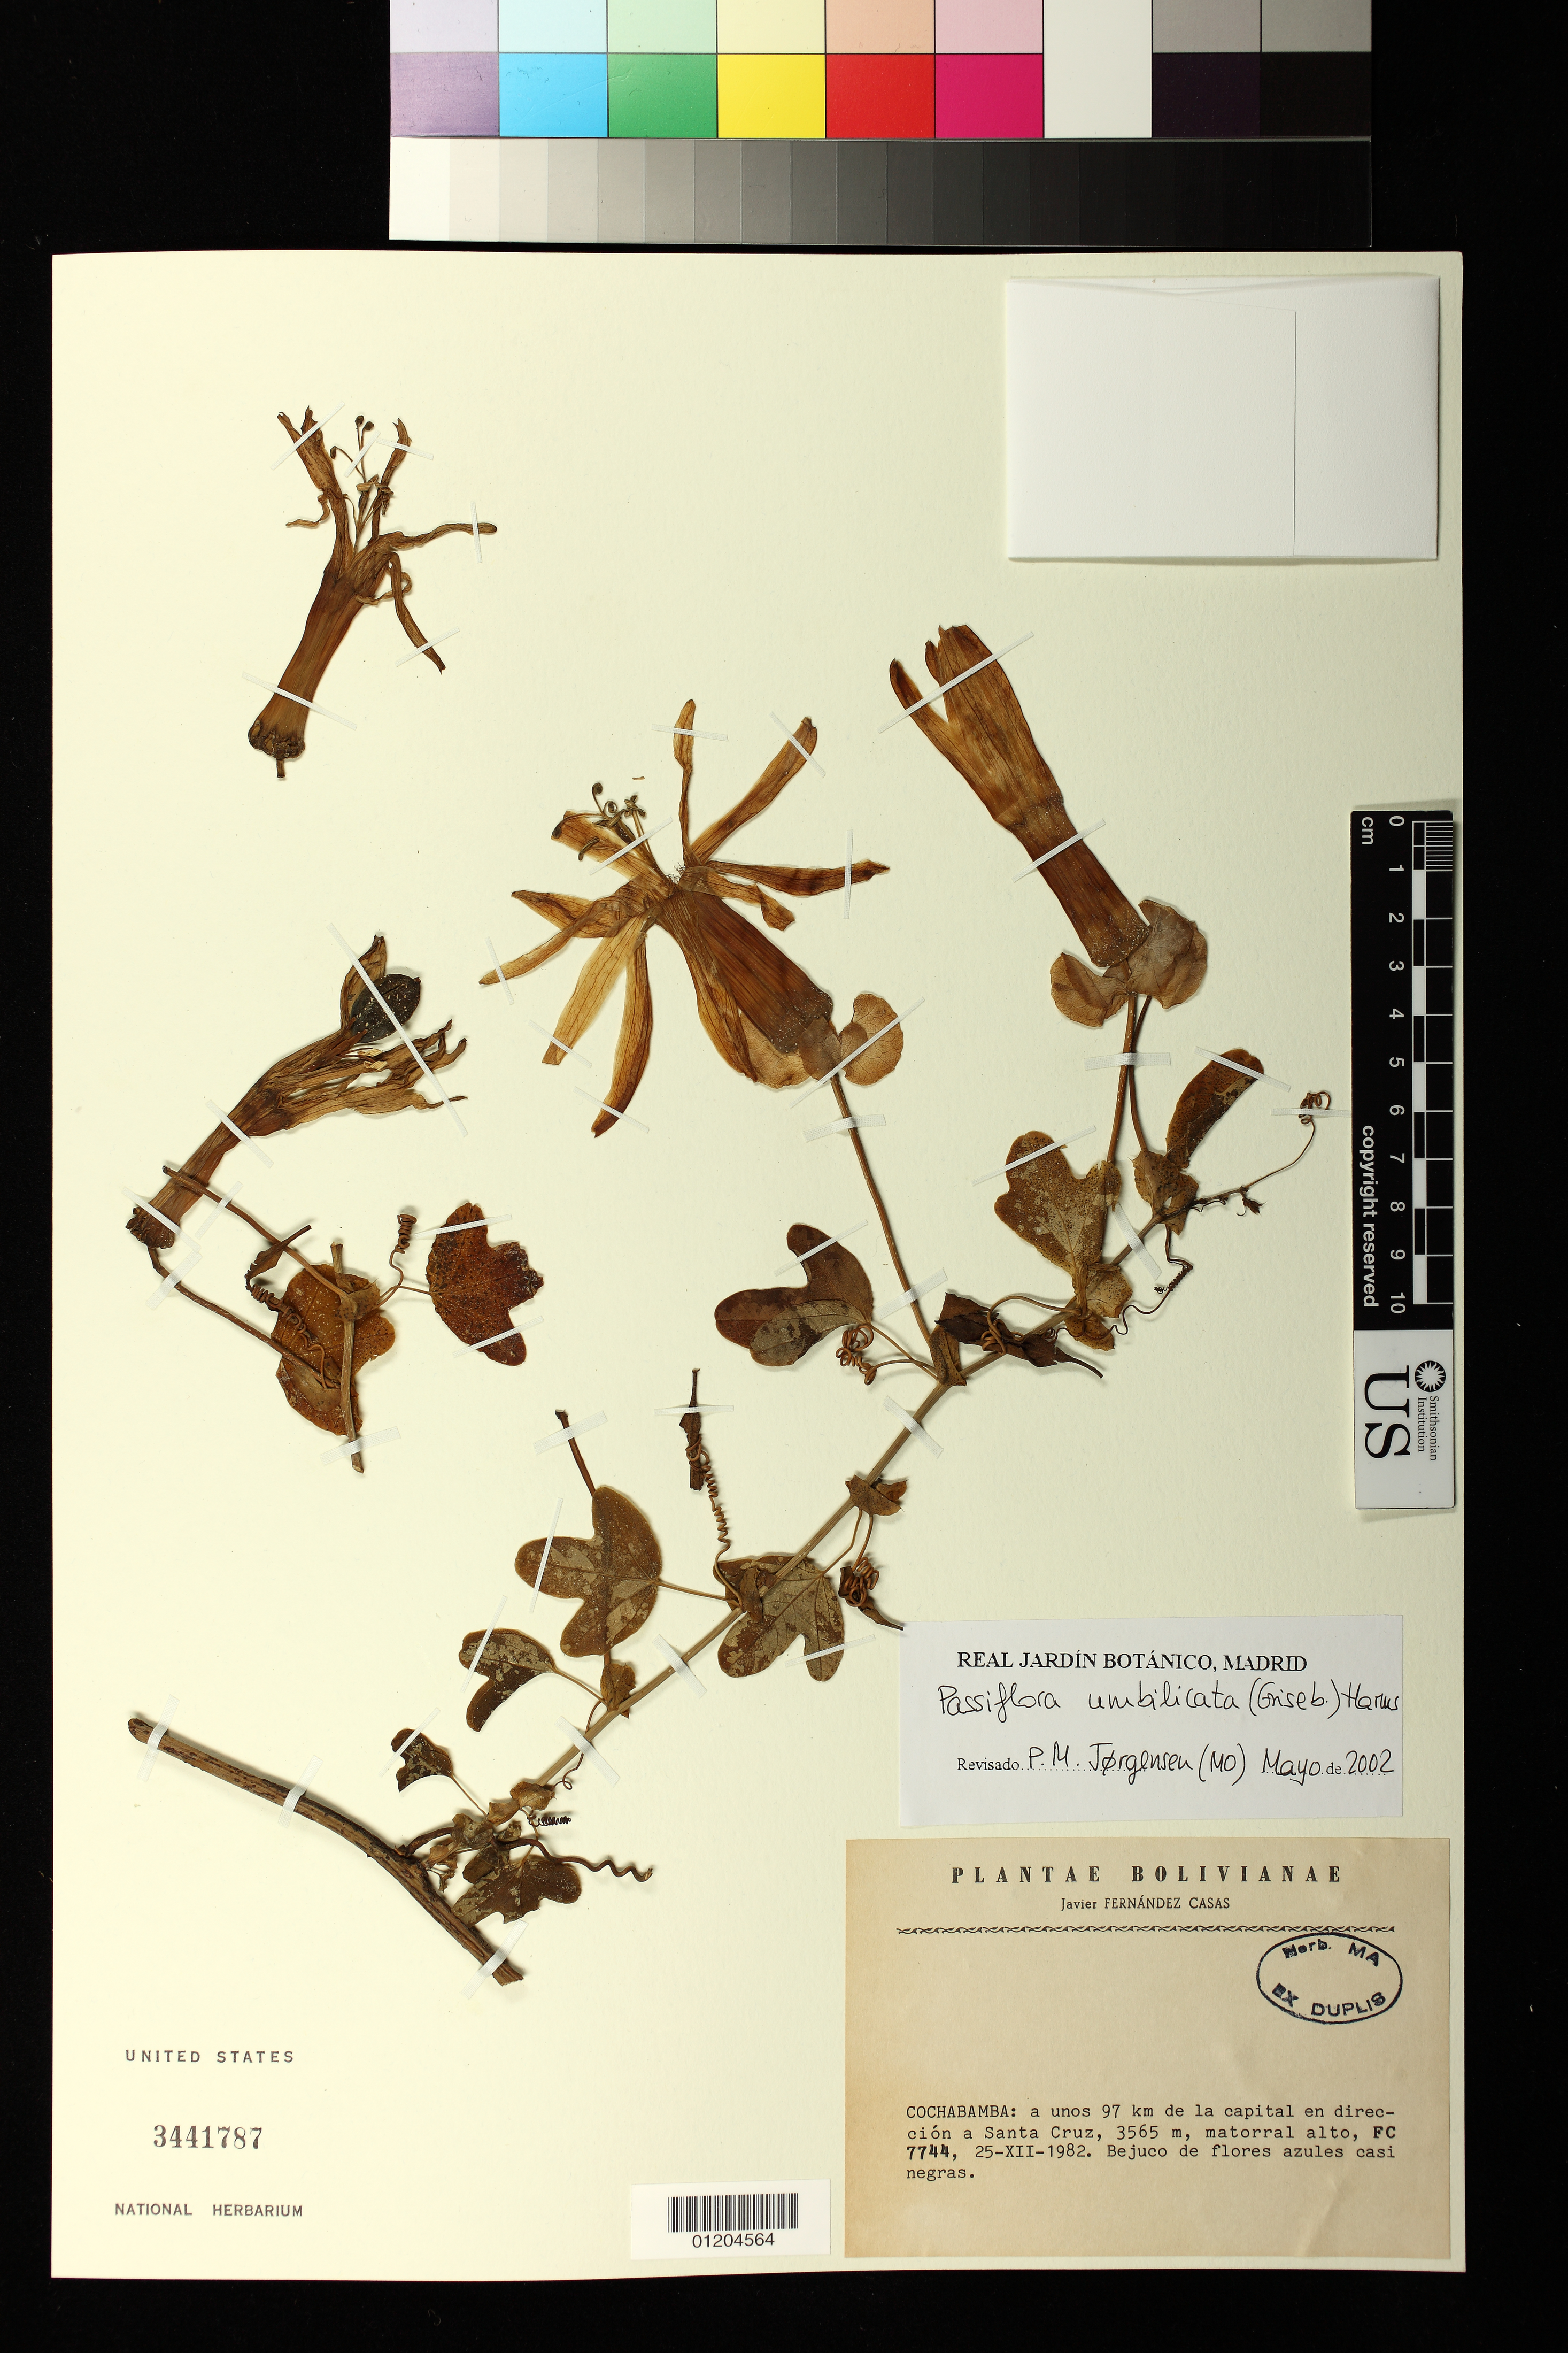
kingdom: Plantae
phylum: Tracheophyta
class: Magnoliopsida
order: Malpighiales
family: Passifloraceae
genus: Passiflora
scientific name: Passiflora umbilicata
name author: (Griseb.) Harms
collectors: F. J. Fernández Casas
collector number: FC 7744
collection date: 1982-12-25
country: Bolivia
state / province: Cochabamba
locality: a unos 97 km de la capital en direccion a Santa Cruz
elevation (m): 3565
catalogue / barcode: US 3441787